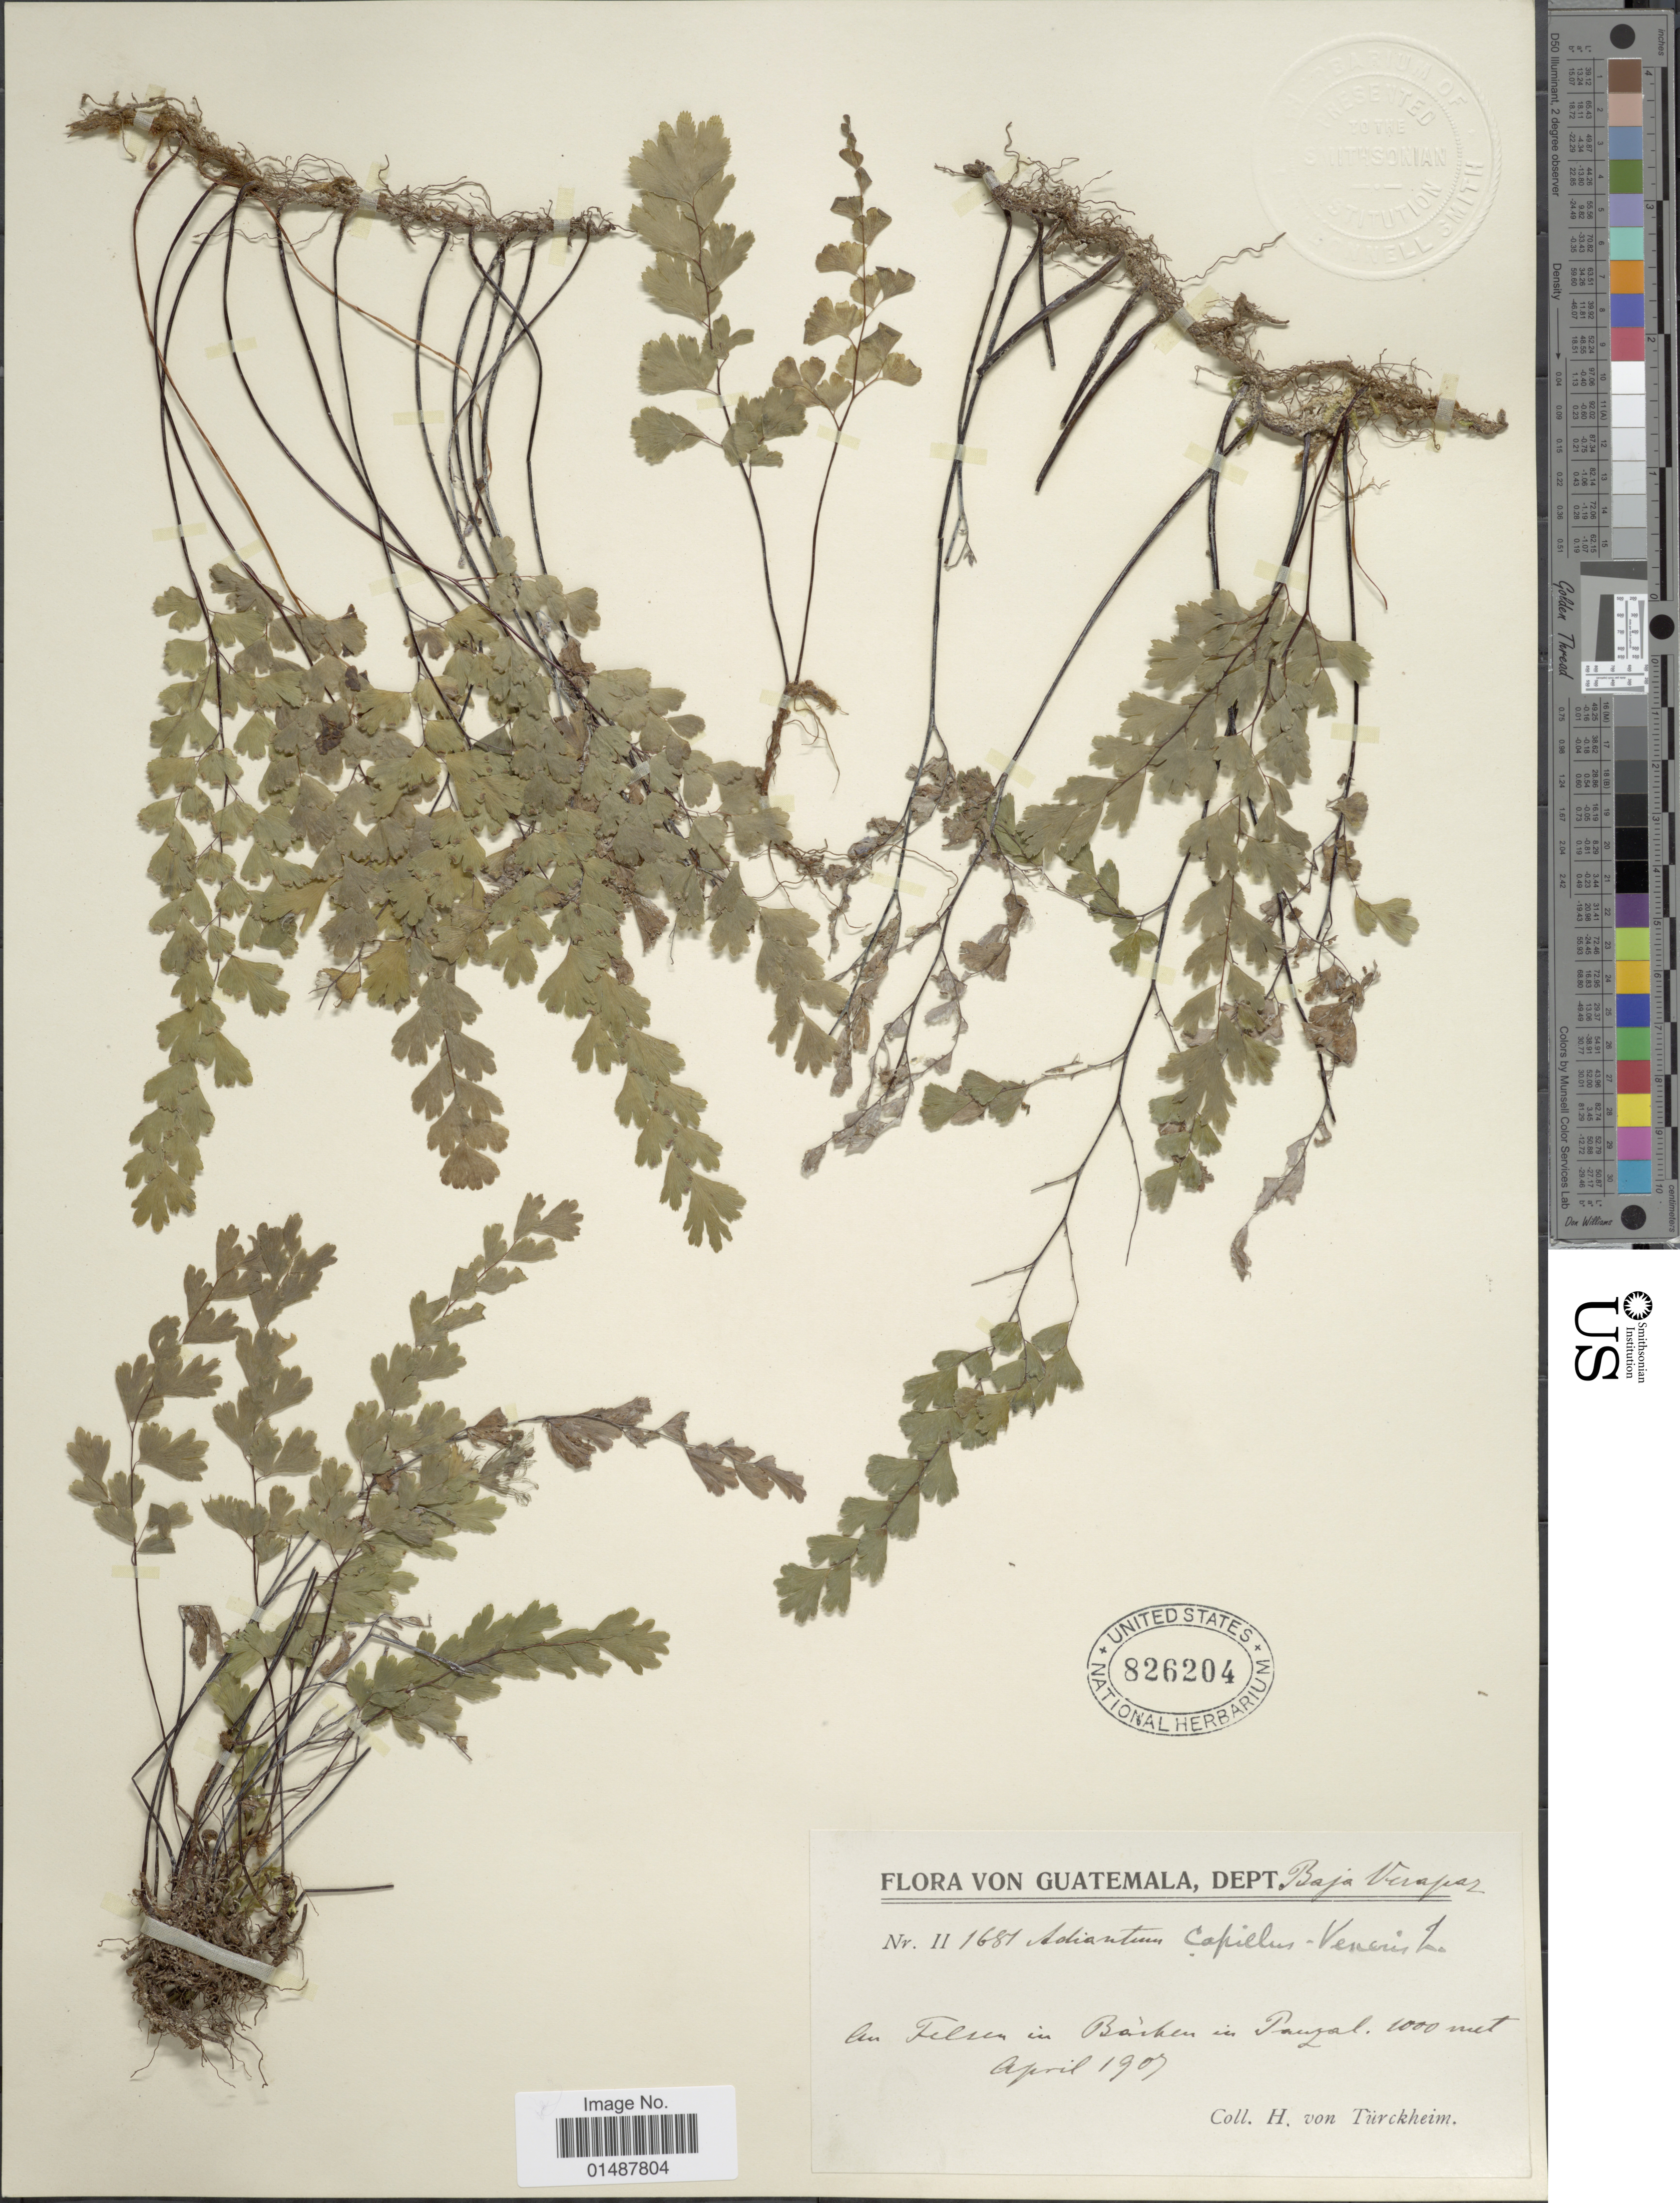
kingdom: Plantae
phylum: Tracheophyta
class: Polypodiopsida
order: Polypodiales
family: Pteridaceae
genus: Adiantum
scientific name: Adiantum capillus-veneris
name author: L.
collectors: H. von Türckheim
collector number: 11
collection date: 1909-04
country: Guatemala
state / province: Baja Verapaz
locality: An felsen in bächen in Panzal [on rocks in streams in Pansal]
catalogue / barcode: US 826204